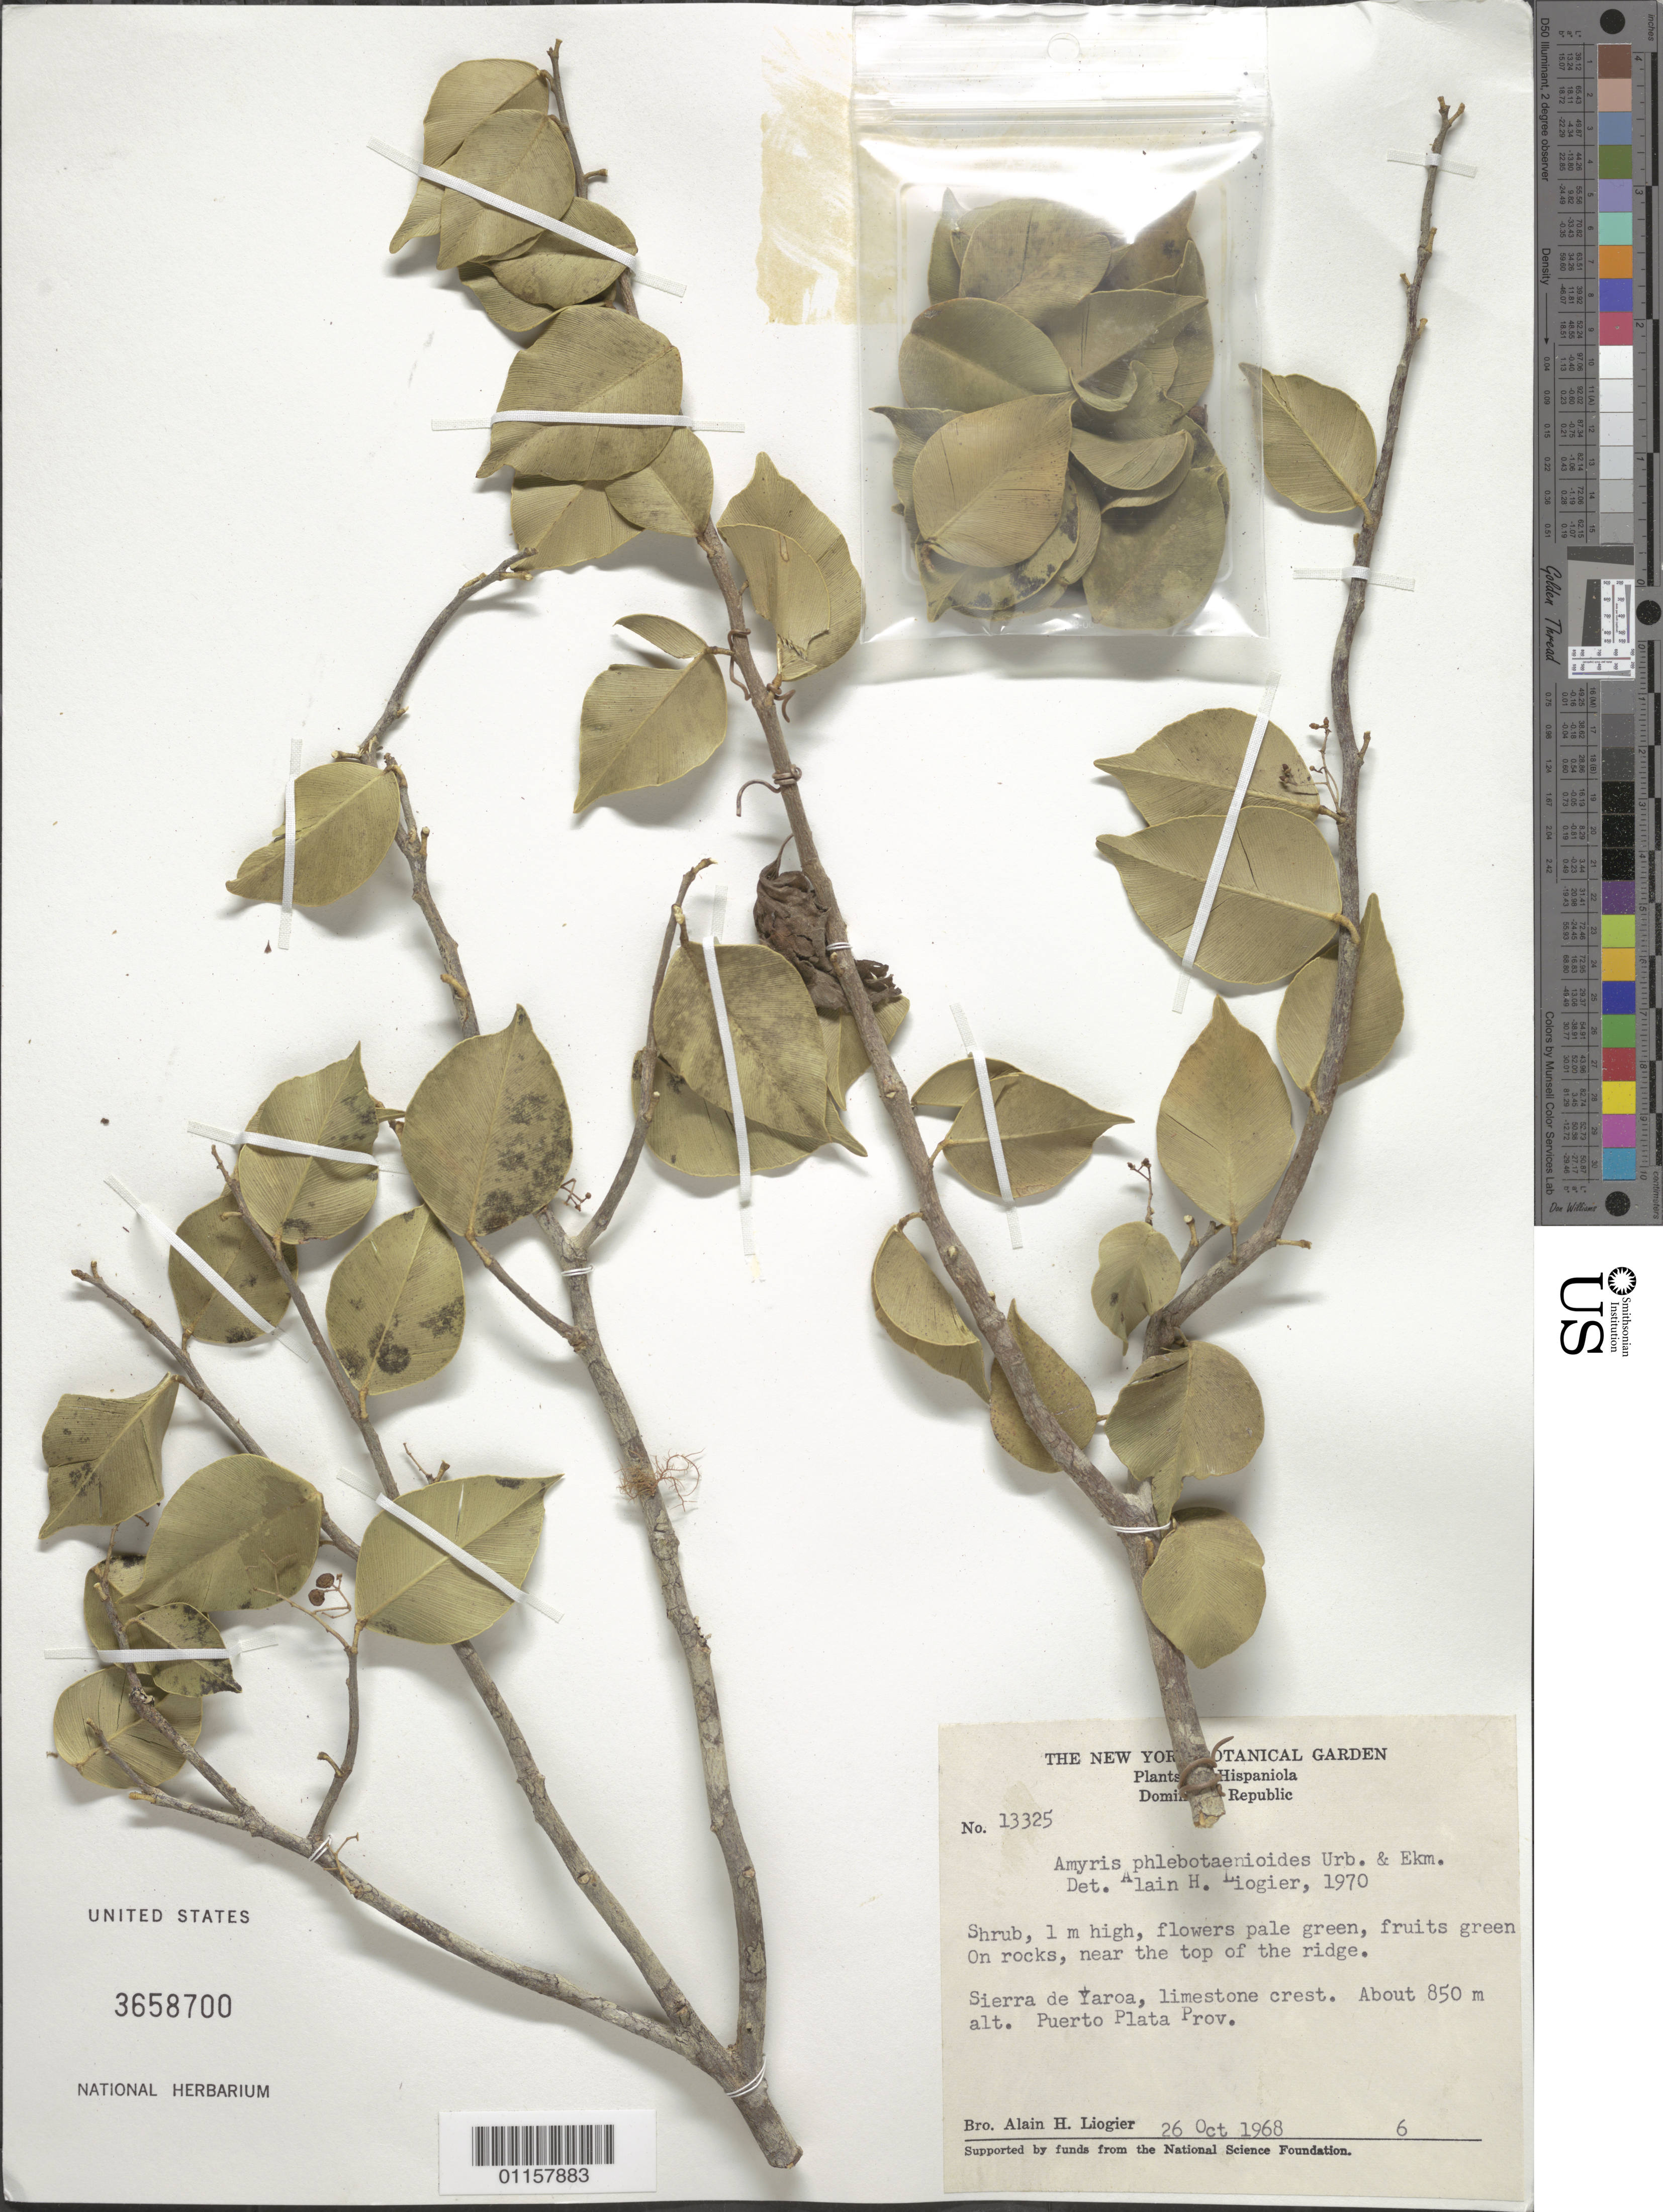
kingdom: Plantae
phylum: Tracheophyta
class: Magnoliopsida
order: Sapindales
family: Rutaceae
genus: Amyris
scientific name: Amyris phlebotaenioides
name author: Urb. & Ekman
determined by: Liogier, Alain H.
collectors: A. H. Liogier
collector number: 13325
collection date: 1968-10-26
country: Dominican Republic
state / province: Puerto Plata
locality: Sierra de Yaroa.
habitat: Limestone crest. On rocks near the top of the ridge.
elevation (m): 850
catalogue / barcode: US 3658700